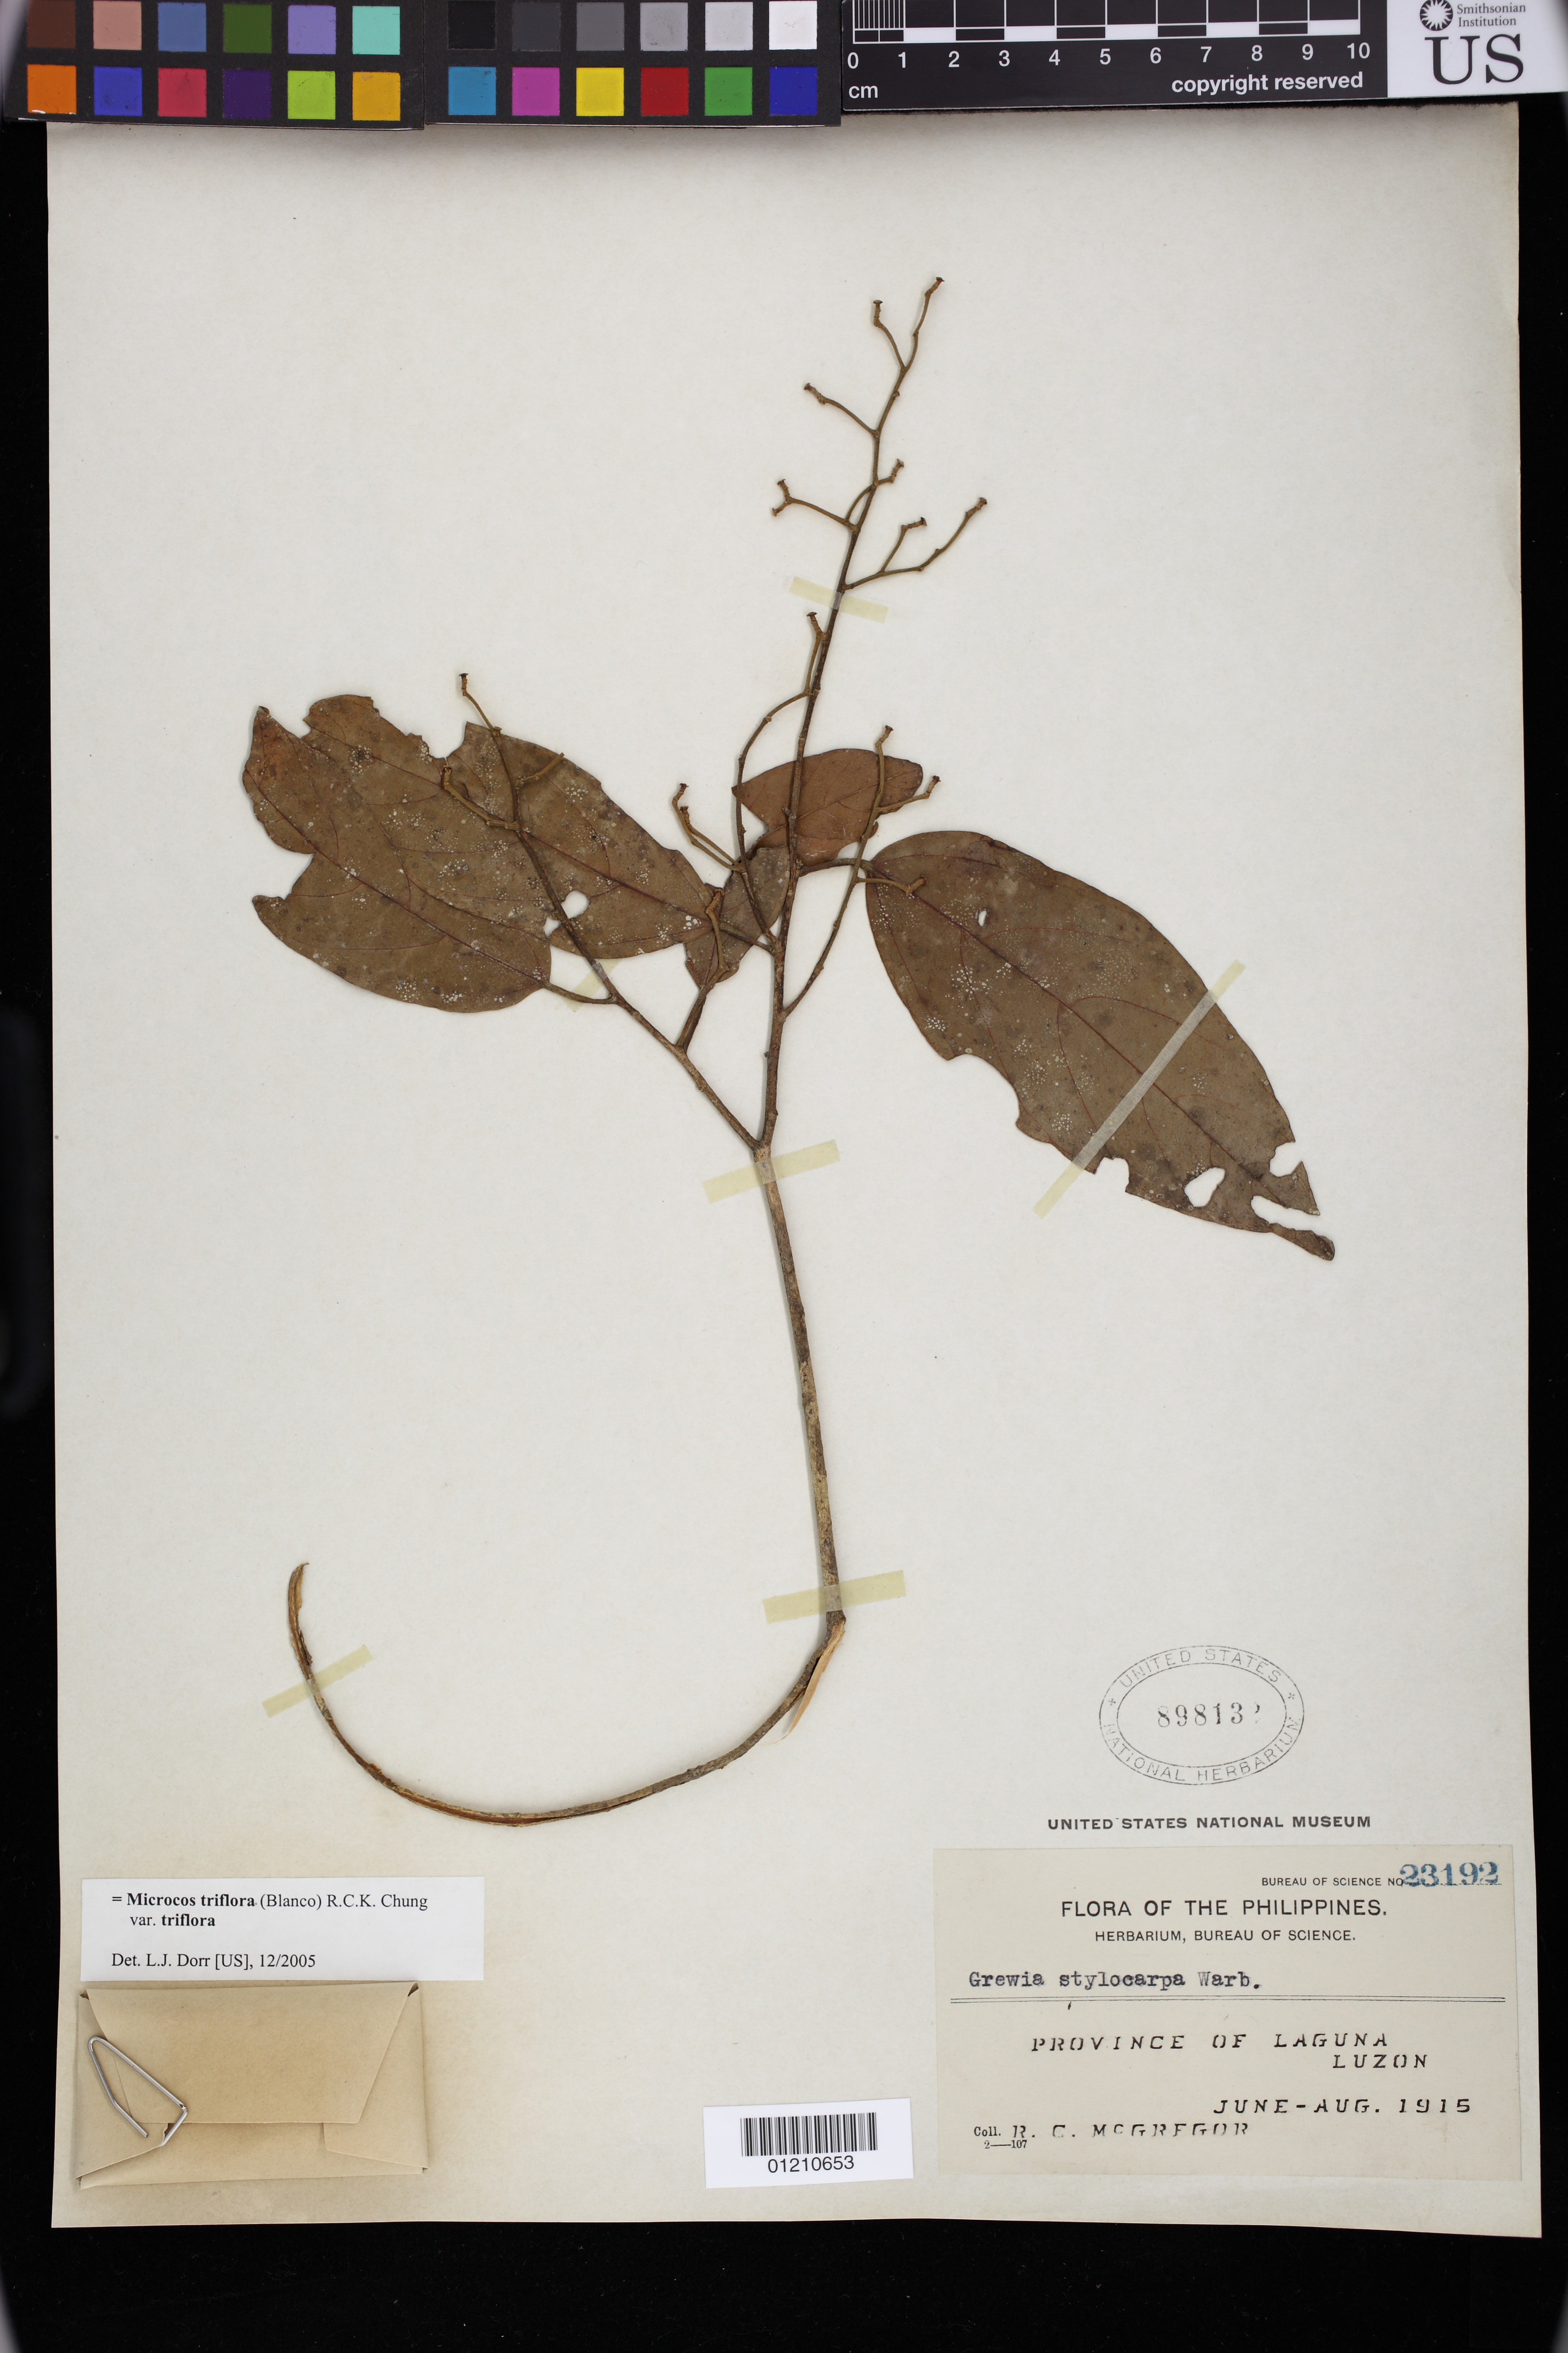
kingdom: Plantae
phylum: Tracheophyta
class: Magnoliopsida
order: Malvales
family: Malvaceae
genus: Microcos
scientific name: Microcos triflora var. triflora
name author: (Blanco) R.C.K. Chung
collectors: R. C. McGregor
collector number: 2-107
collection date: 1915-06/1915-08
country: Philippines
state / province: Calabarzon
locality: Province of Laguna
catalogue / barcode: US 89813